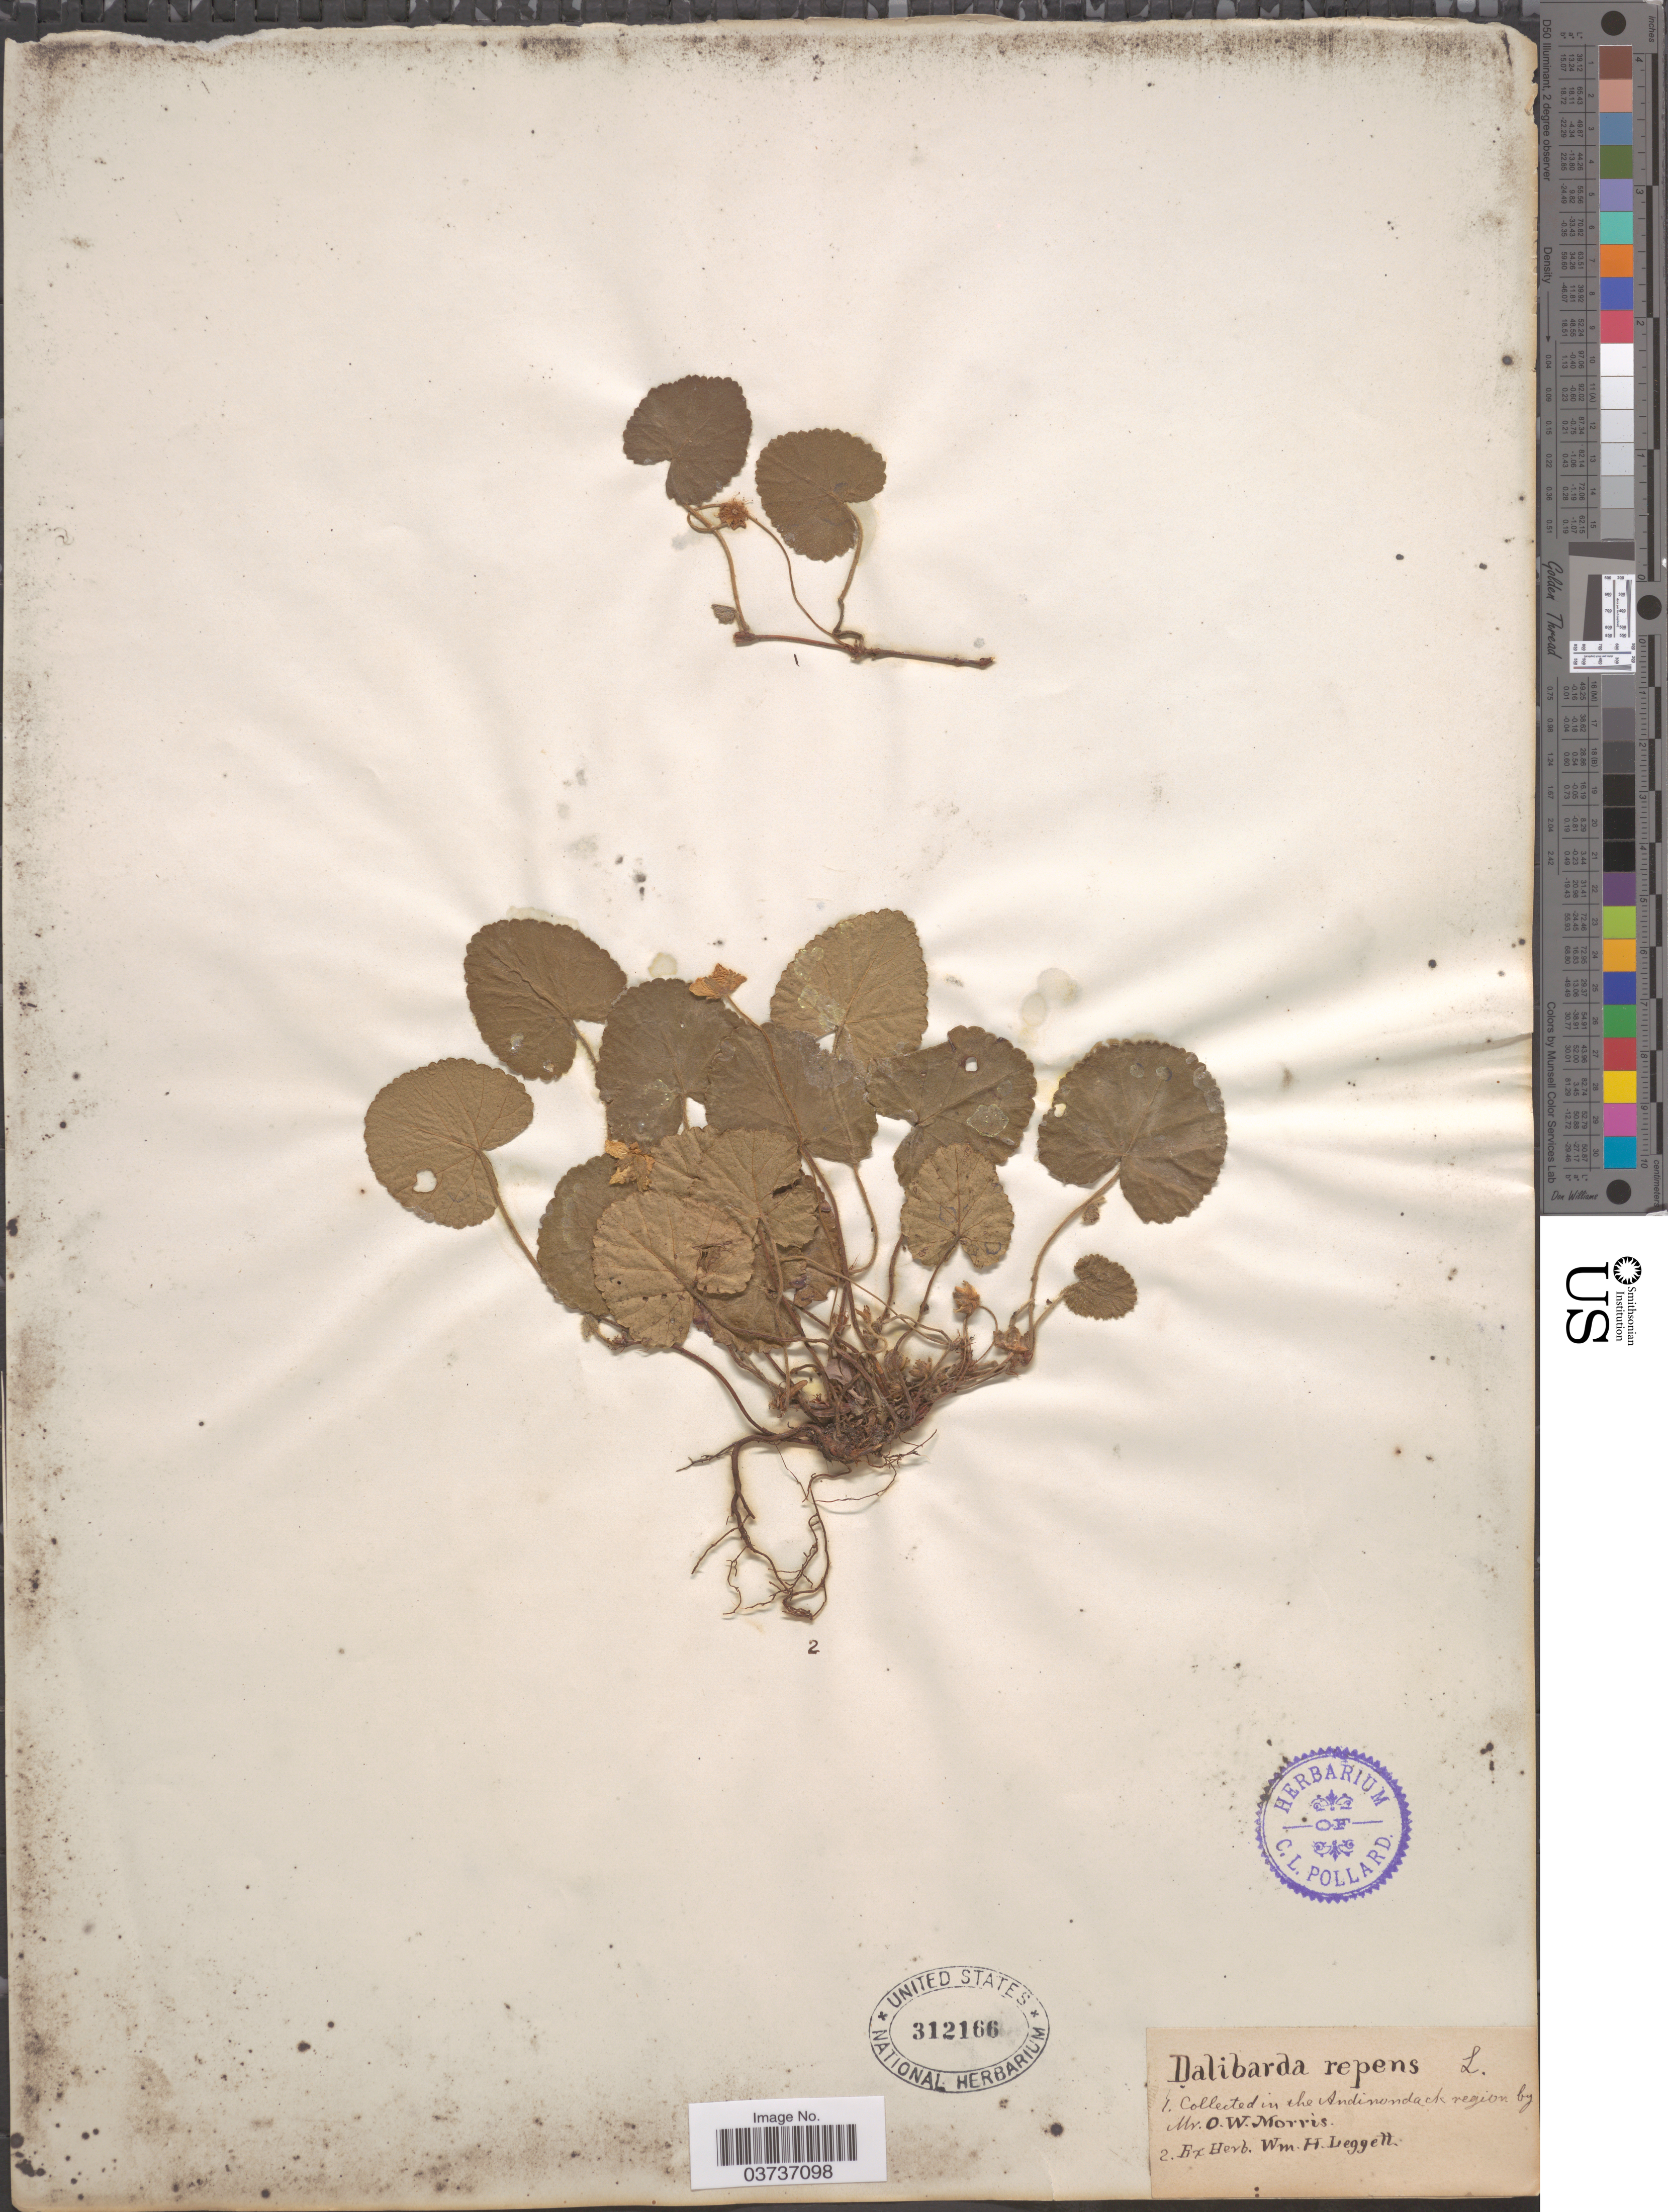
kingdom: Plantae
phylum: Tracheophyta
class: Magnoliopsida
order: Rosales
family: Rosaceae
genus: Dalibarda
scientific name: Dalibarda repens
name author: L.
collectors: Ex herb. W. H. Leggett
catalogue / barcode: US 312166